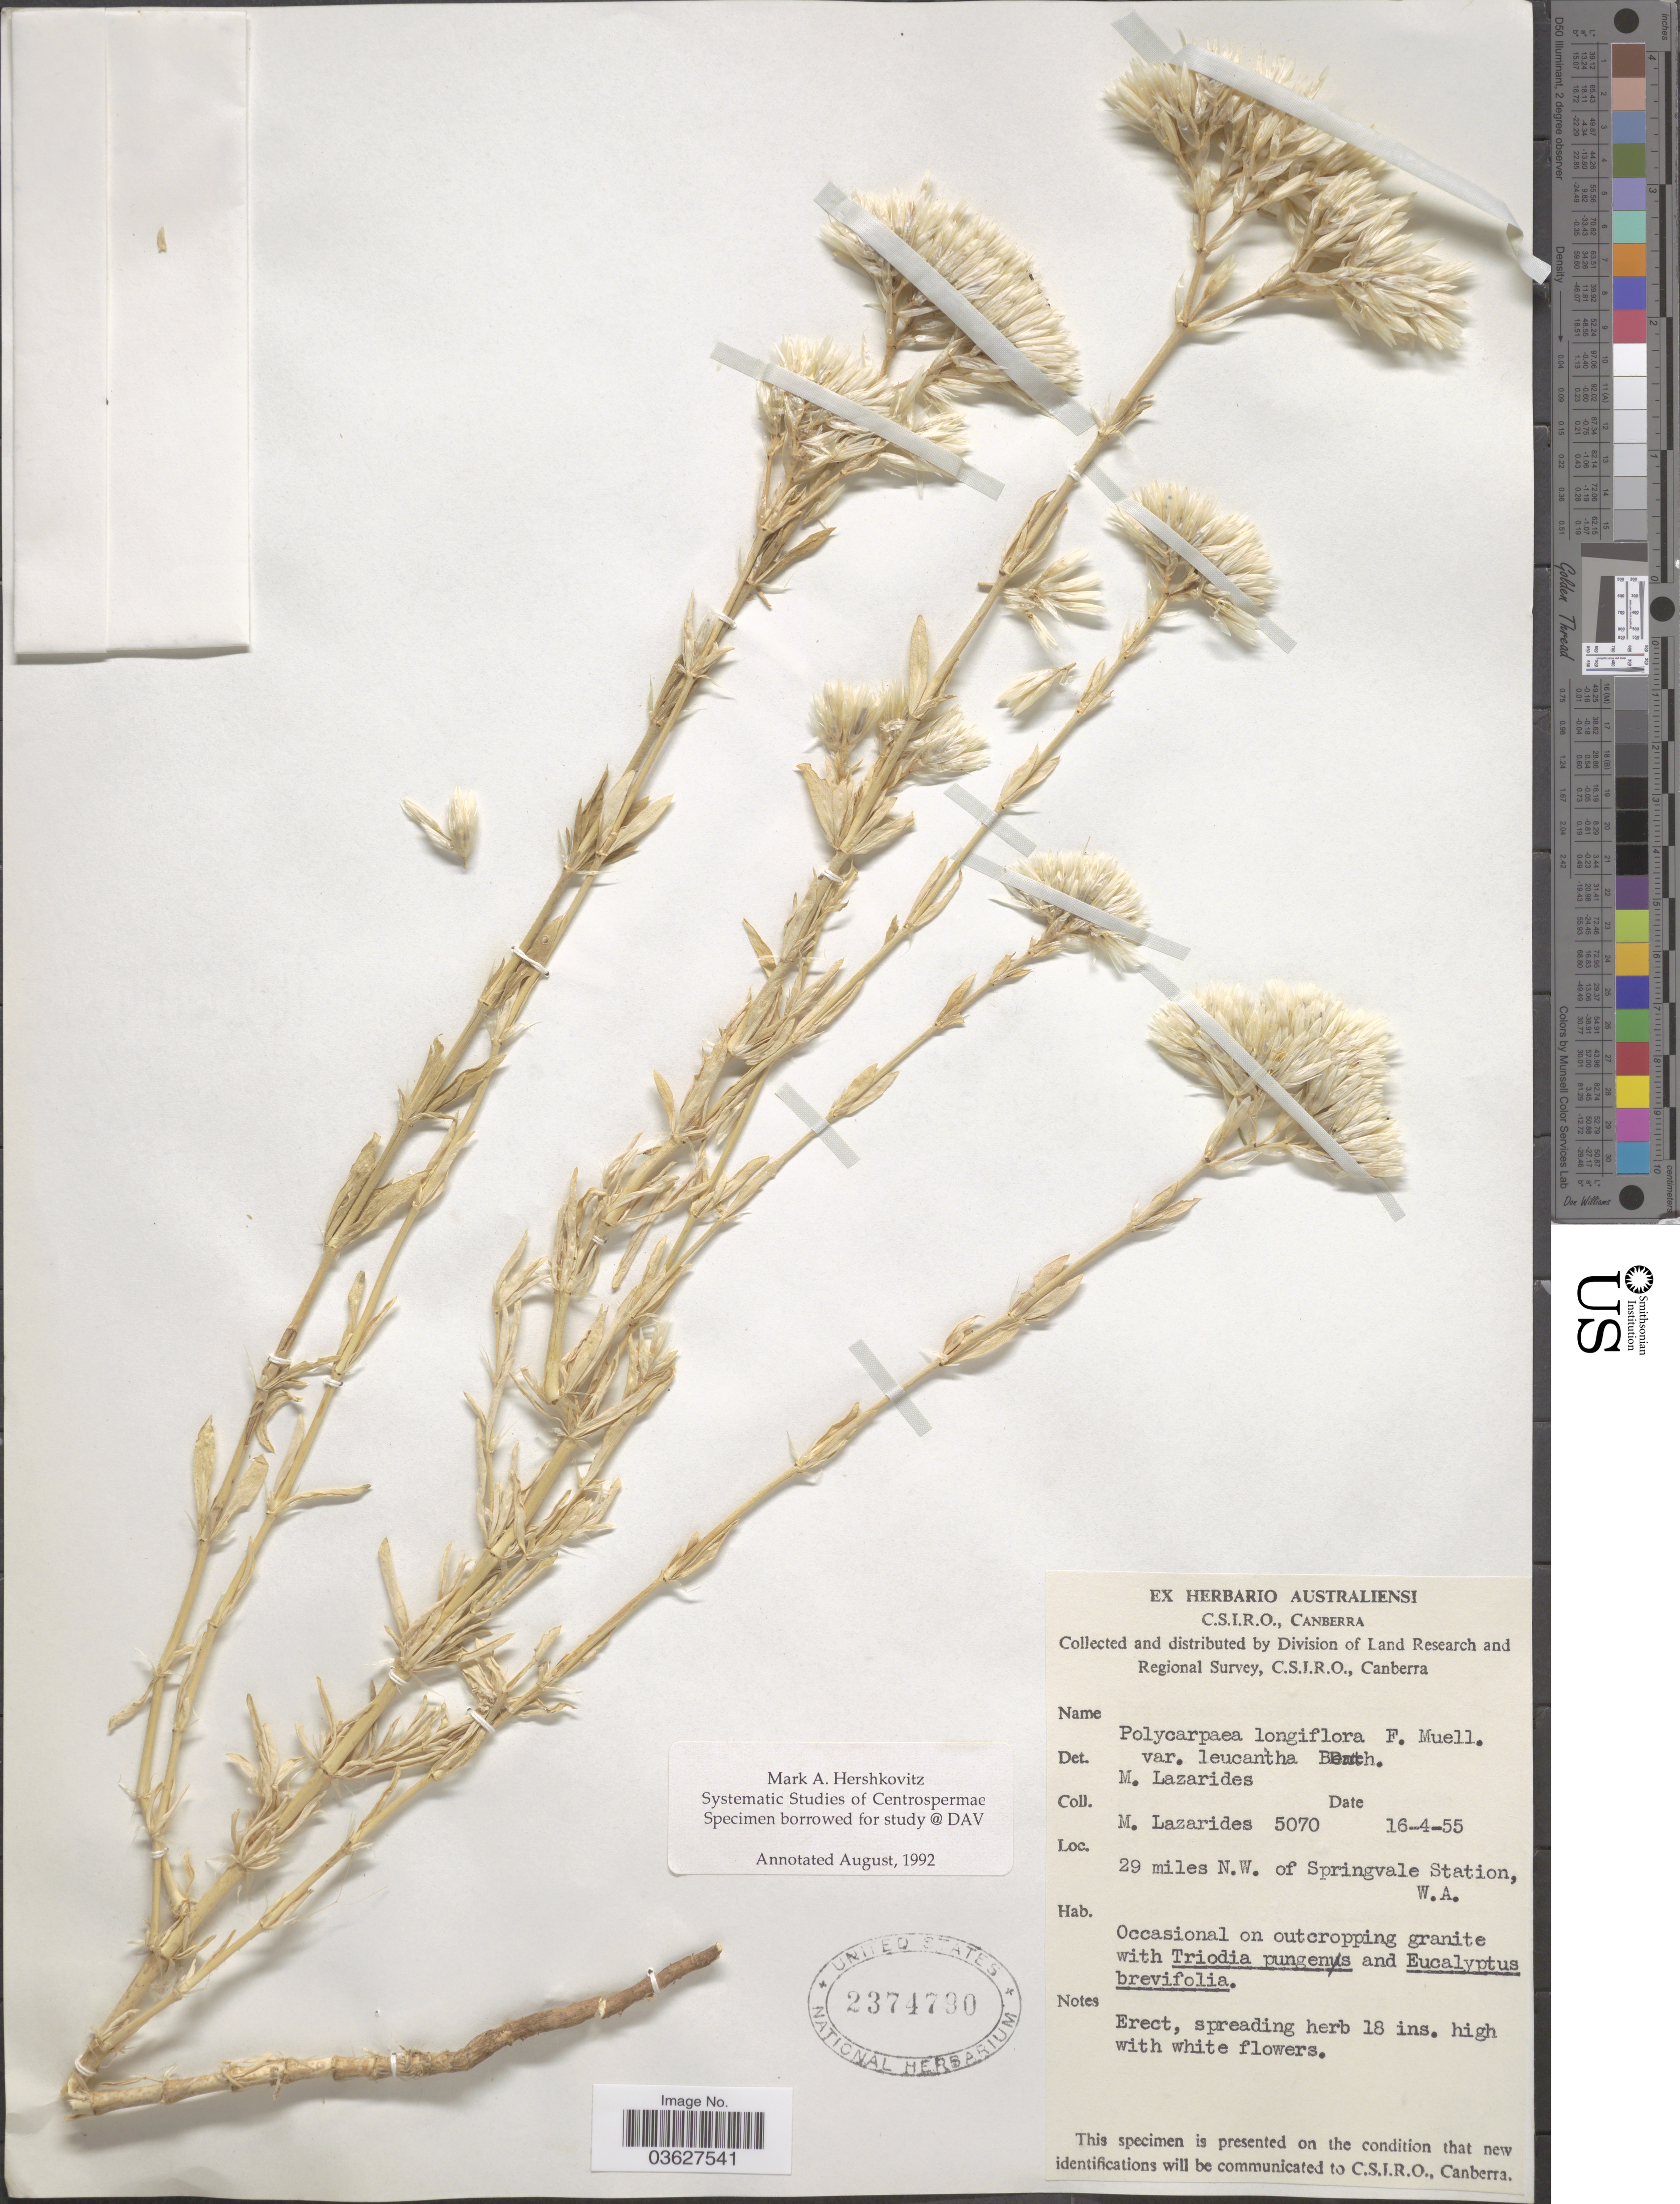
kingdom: Plantae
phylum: Tracheophyta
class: Magnoliopsida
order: Caryophyllales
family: Caryophyllaceae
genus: Polycarpaea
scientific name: Polycarpaea longiflora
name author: F. Muell.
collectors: M. Lazarides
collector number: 5070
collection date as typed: Transcribed d/m/y: 16/4/55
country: Australia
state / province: Western Australia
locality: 29 miles N.W. of Springvale Station.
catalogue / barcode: US 2374790